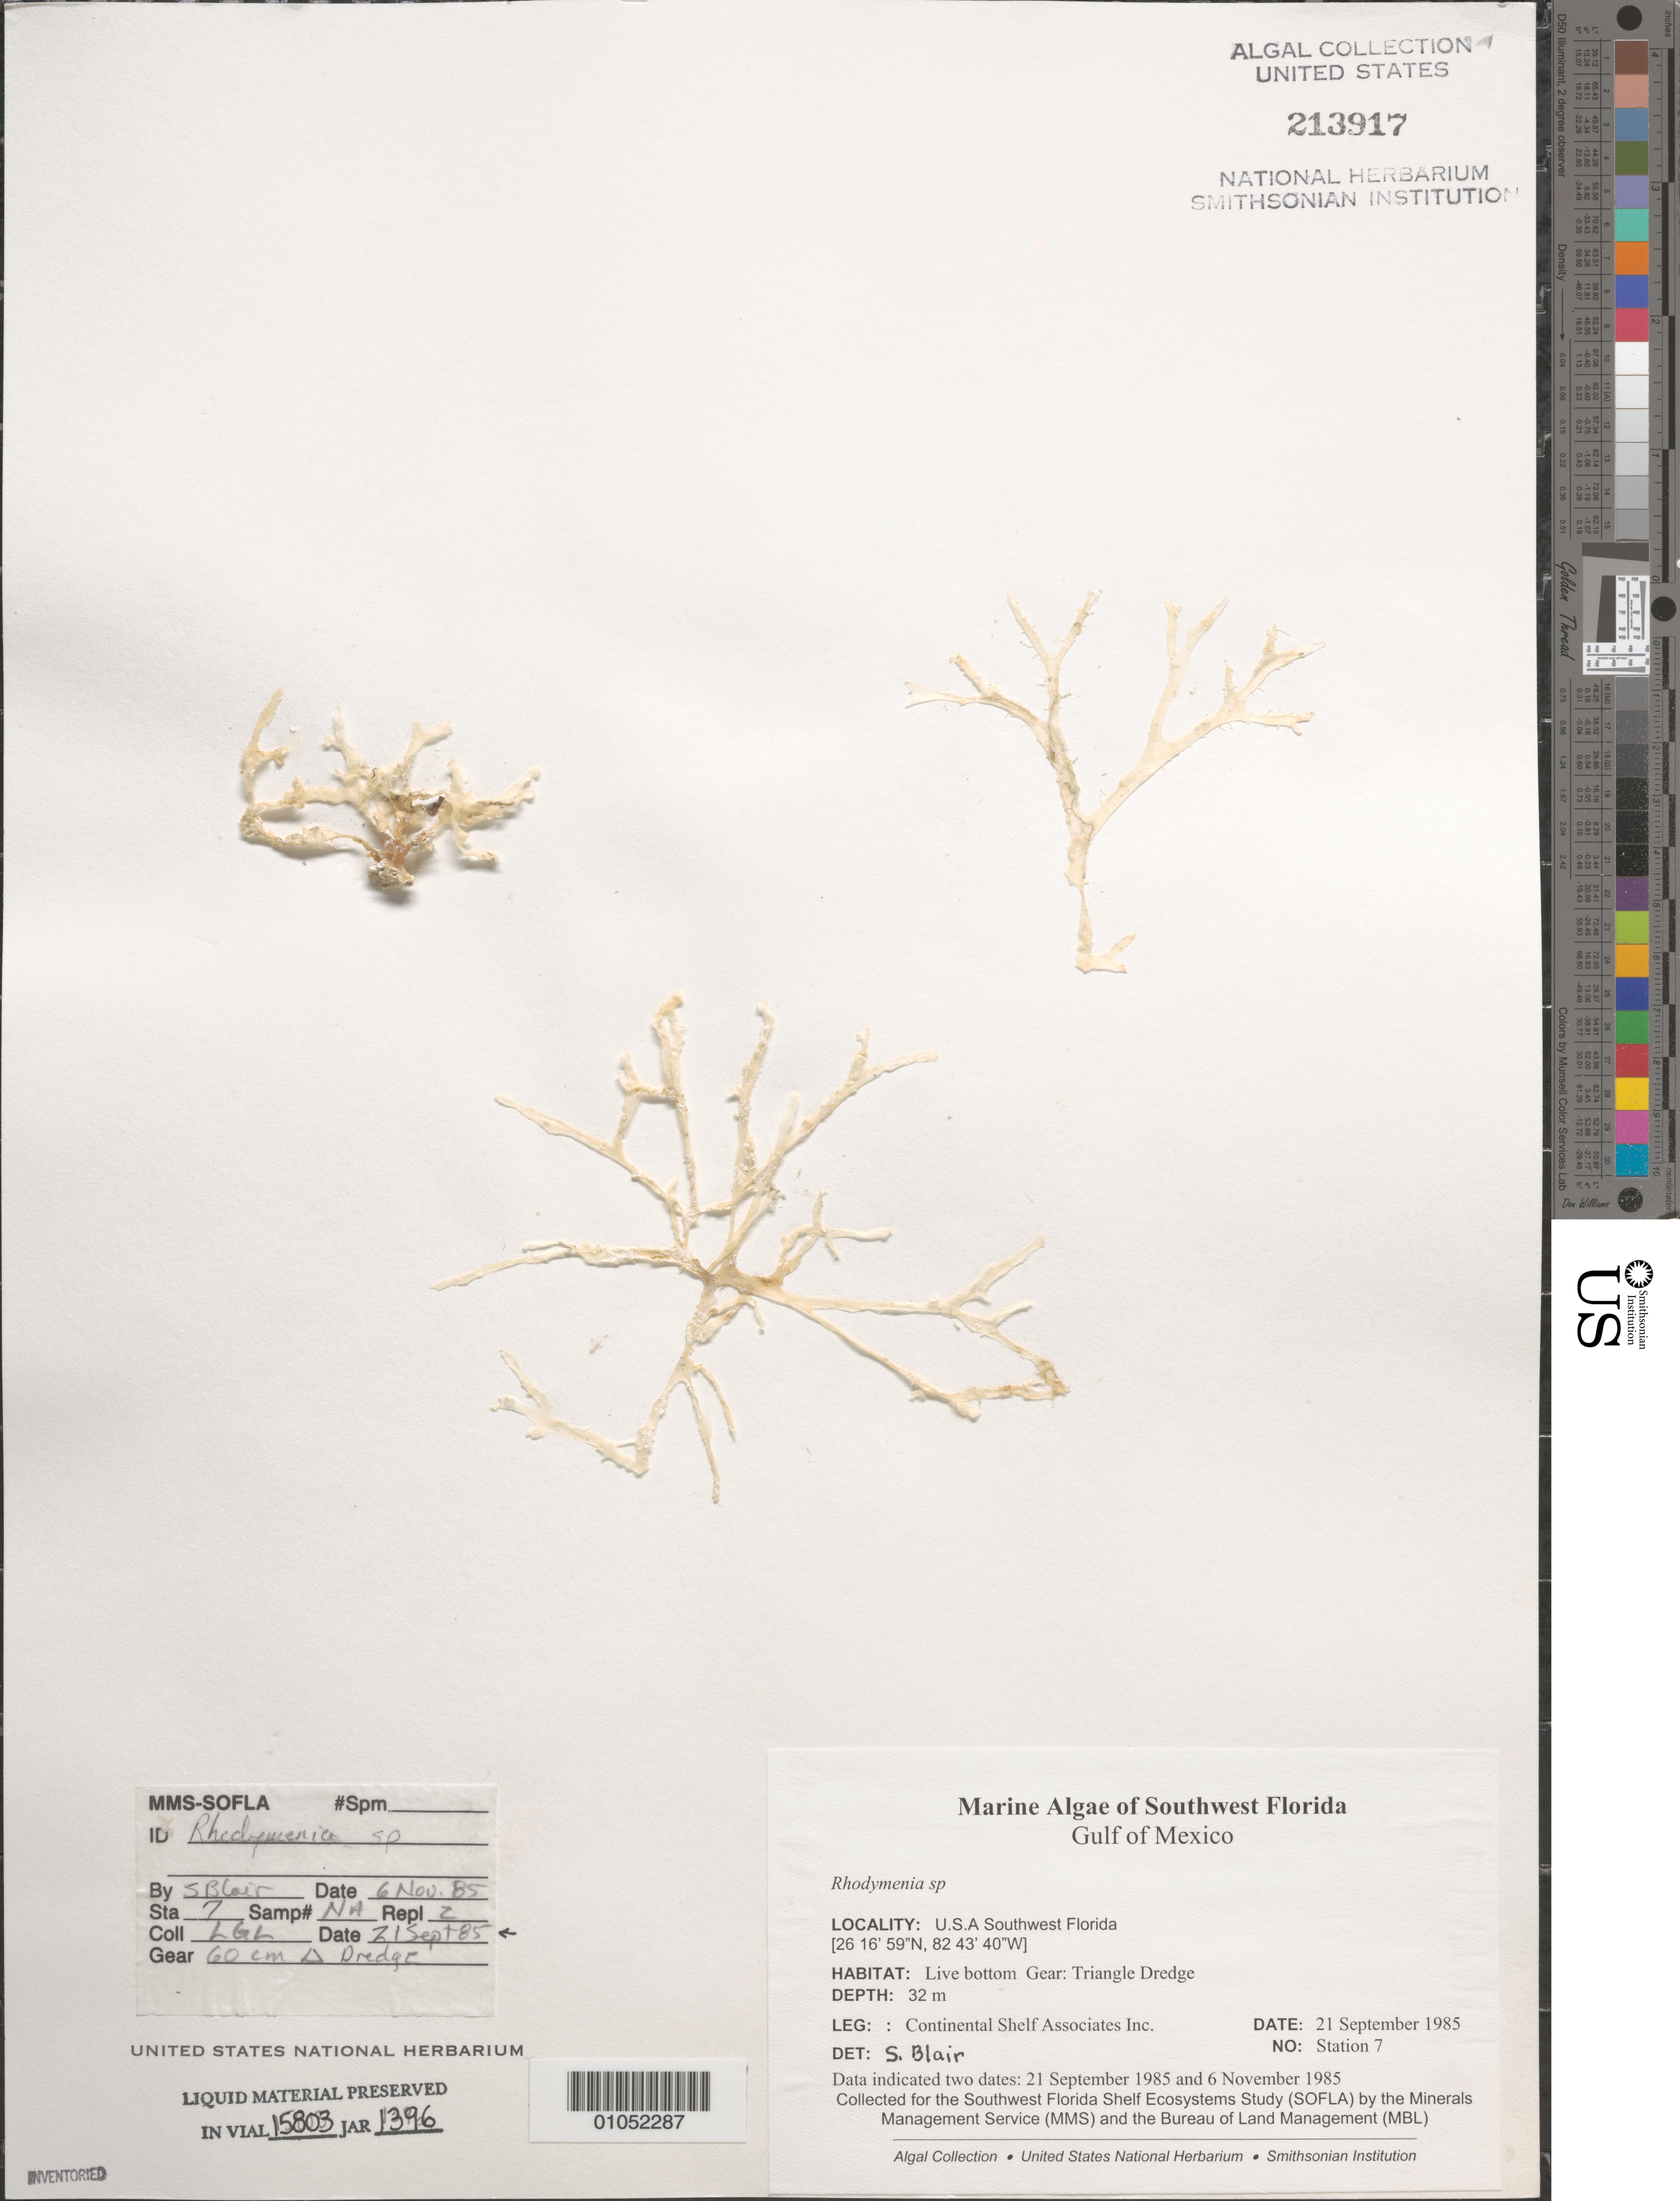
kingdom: Plantae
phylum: Rhodophyta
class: Florideophyceae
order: Rhodymeniales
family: Rhodymeniaceae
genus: Rhodymenia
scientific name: Rhodymenia sp.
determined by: Blair, S. M.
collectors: Continental Shelf Associates for the MMS/BLM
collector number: Station 7 Repl 2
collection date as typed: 21 Sep 1985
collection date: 1985-09-21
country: United States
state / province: Florida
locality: Gulf of Mexico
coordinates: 26 16'59"N, 82 43'40"W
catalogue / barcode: US 213917